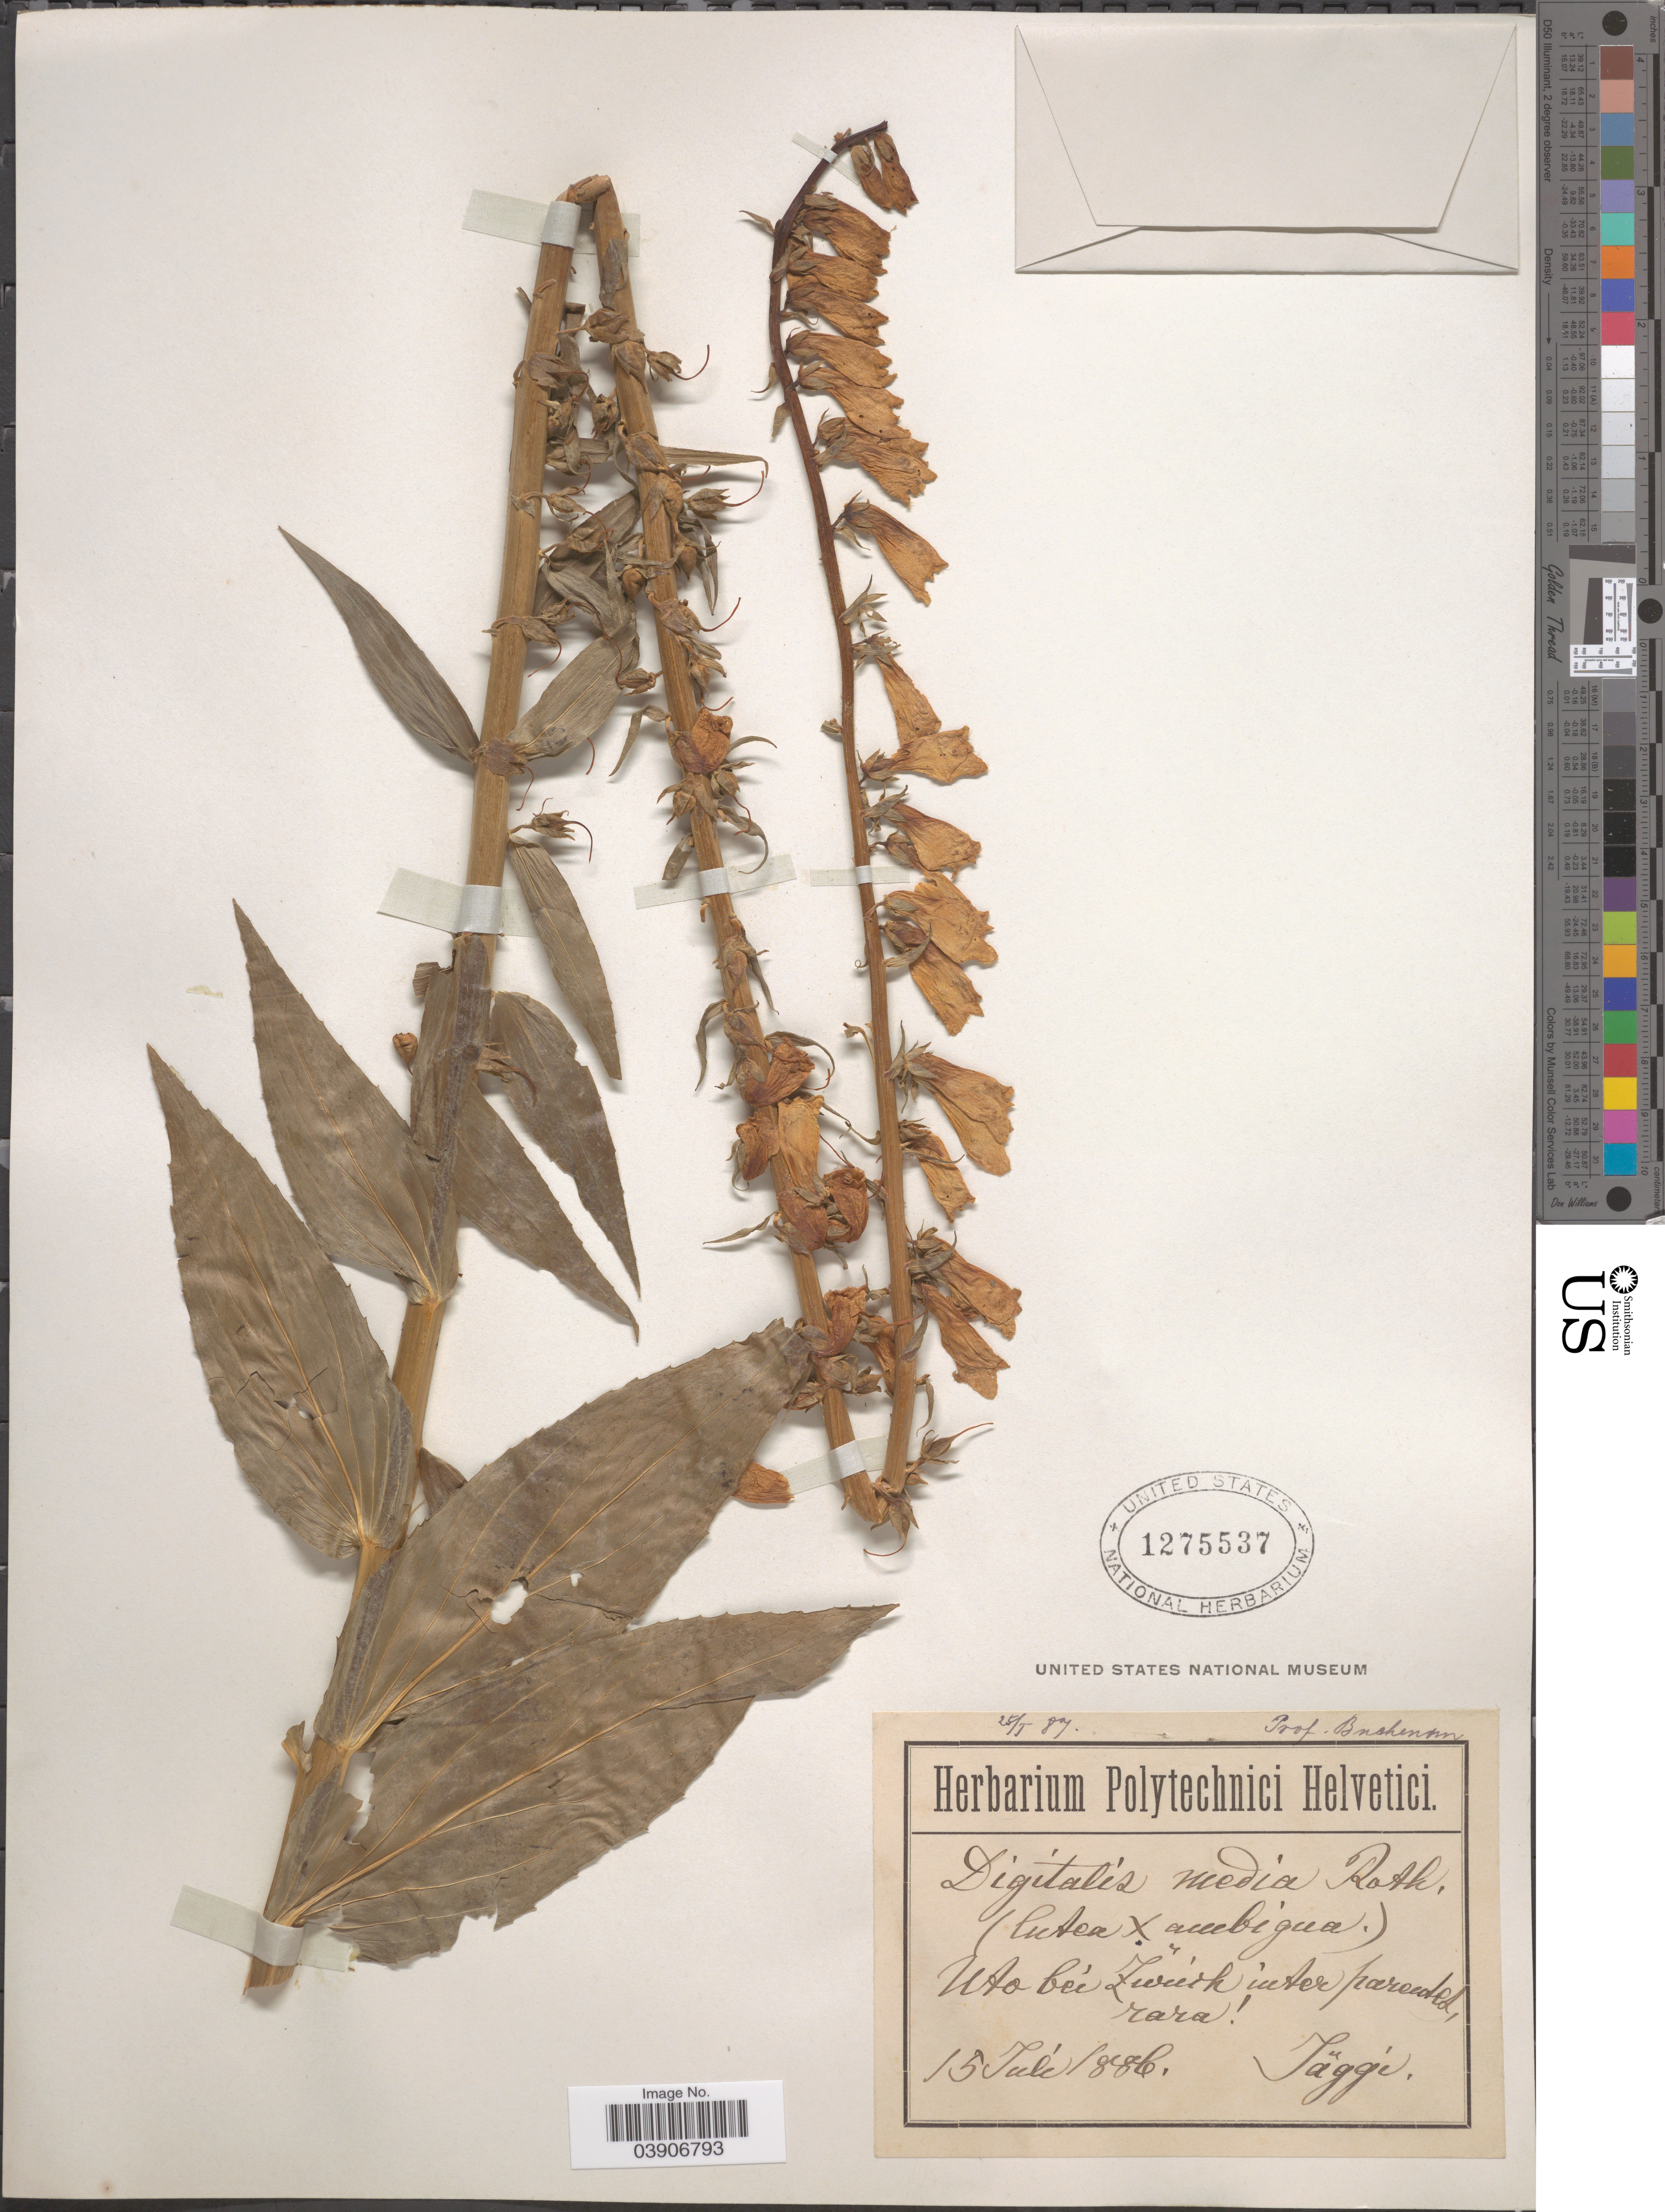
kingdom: Plantae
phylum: Tracheophyta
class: Magnoliopsida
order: Lamiales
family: Plantaginaceae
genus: Digitalis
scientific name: Digitalis media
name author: Roth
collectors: Jaggi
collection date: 1886-07-15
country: Switzerland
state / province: Zürich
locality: Uto bei Zürich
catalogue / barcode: US 1275537